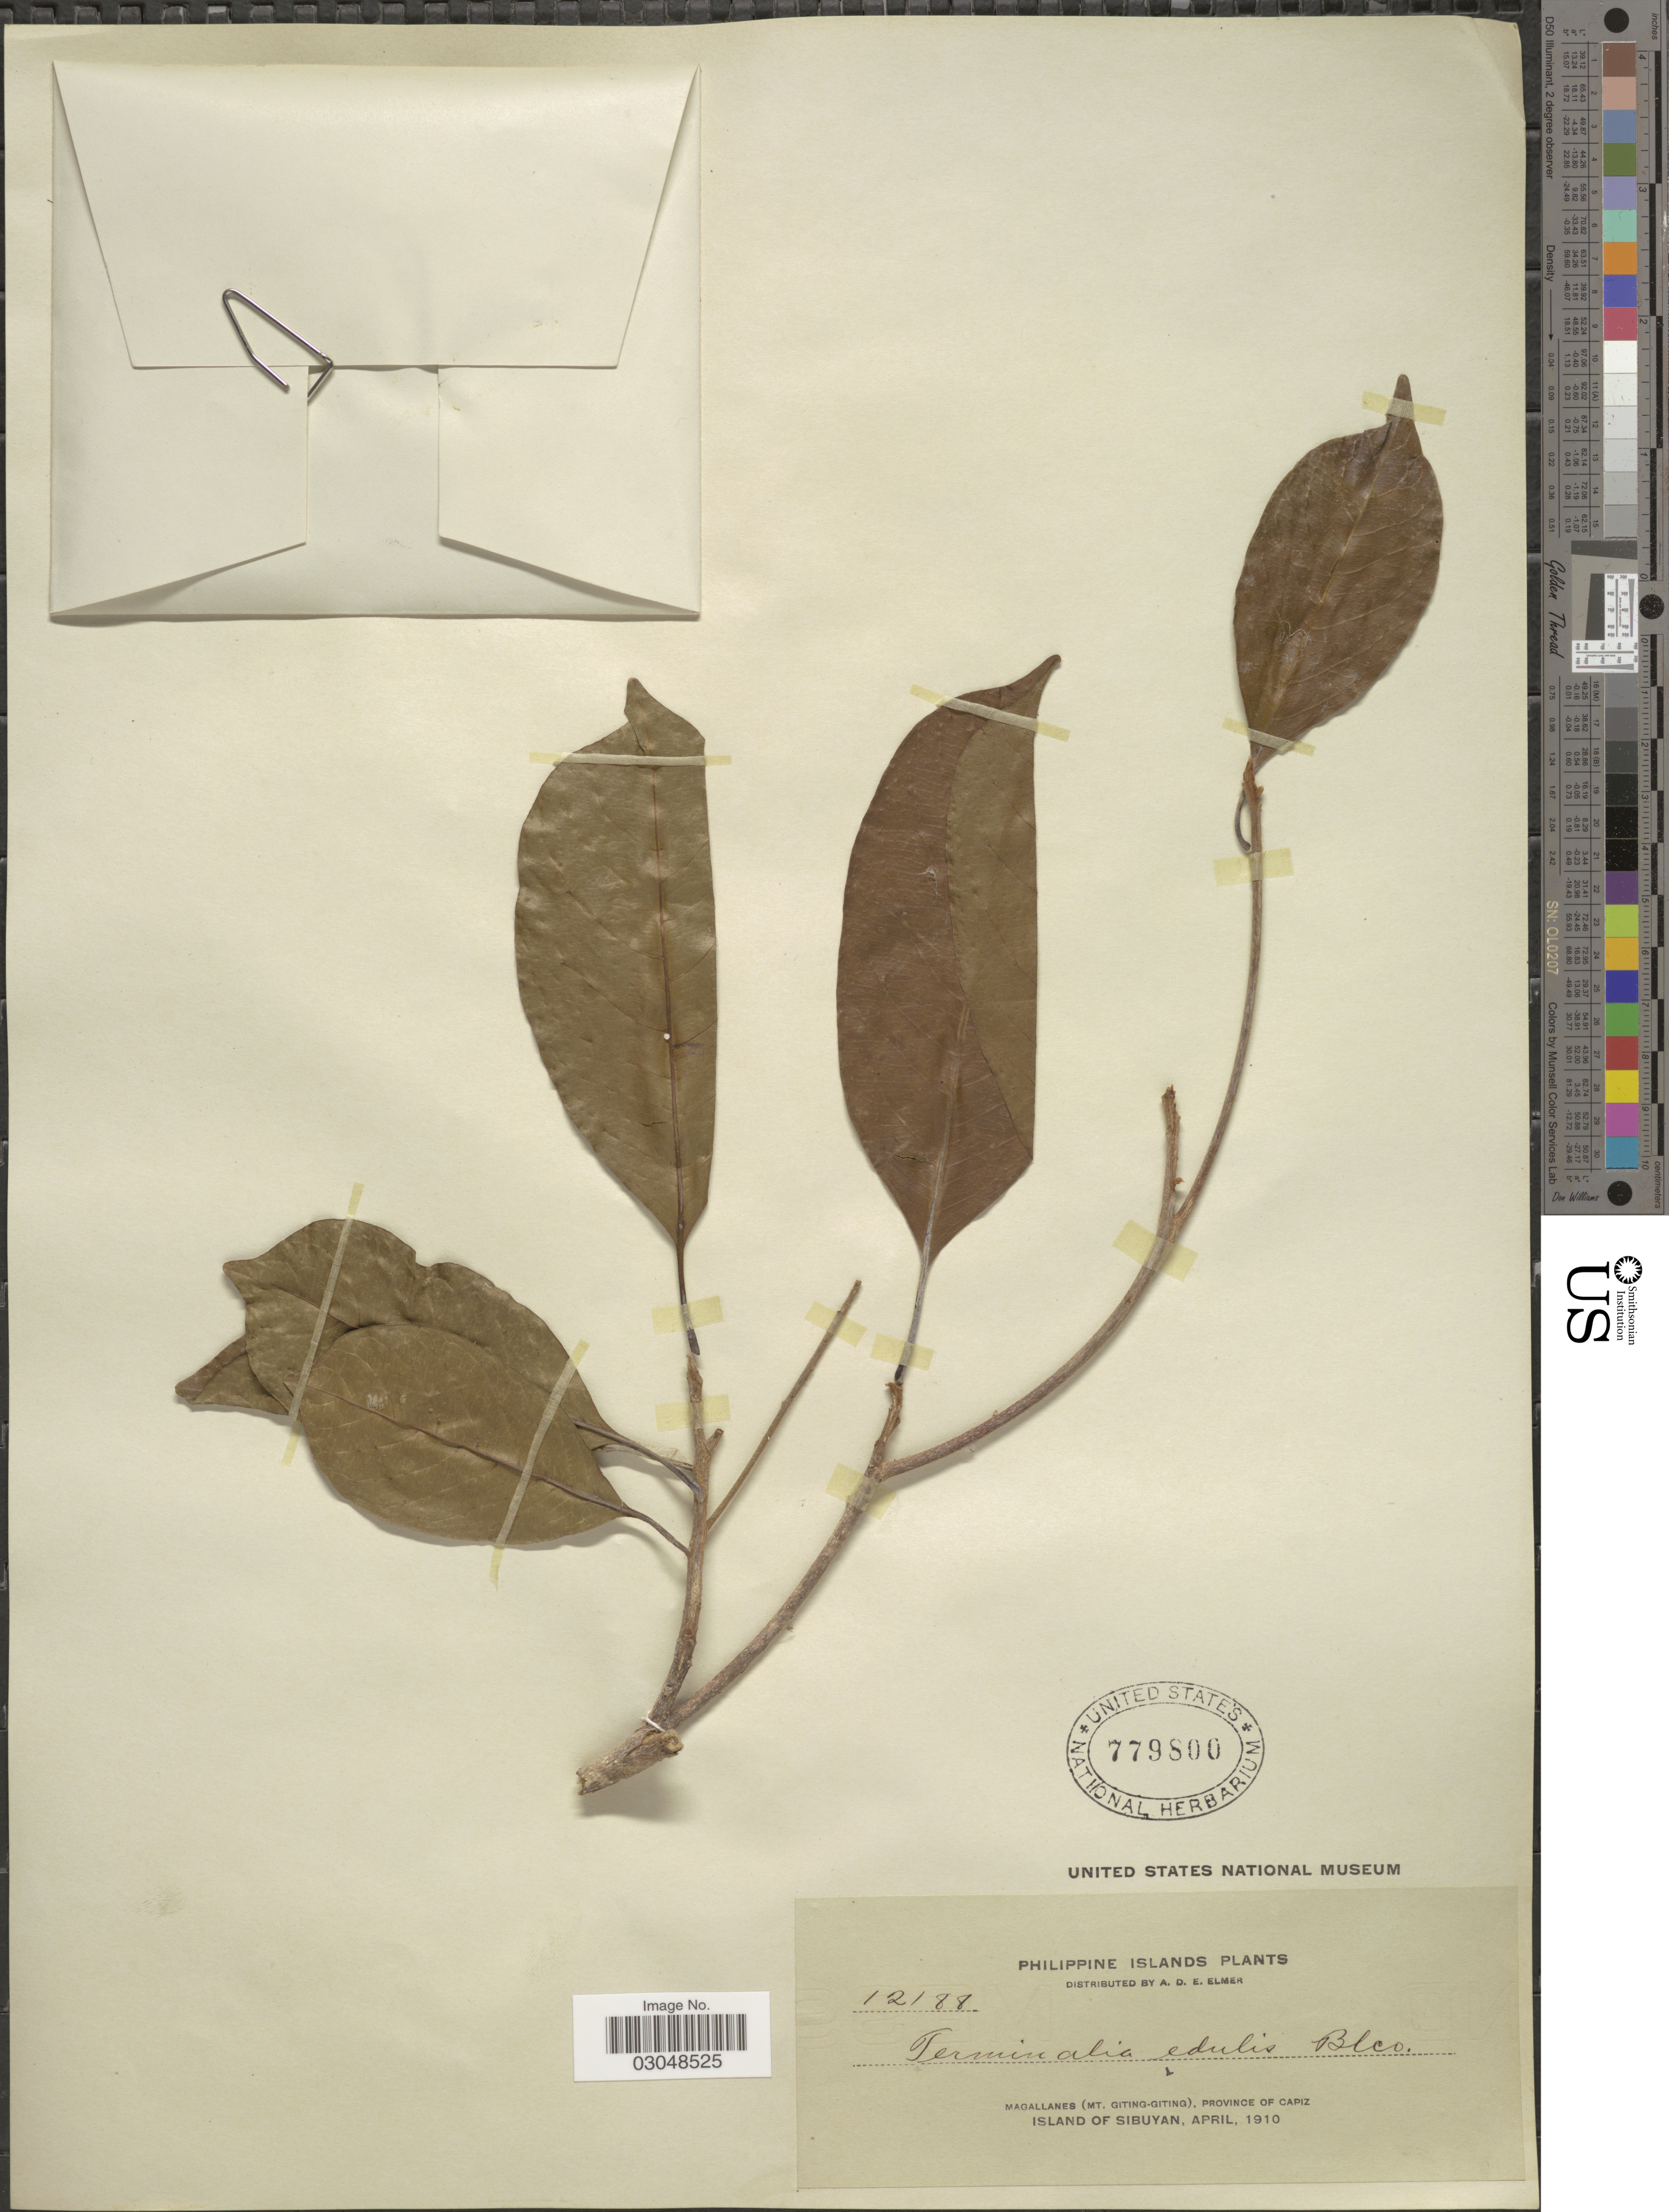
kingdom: Plantae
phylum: Tracheophyta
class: Magnoliopsida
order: Myrtales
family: Combretaceae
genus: Terminalia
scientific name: Terminalia microcarpa subsp. microcarpa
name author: Decne.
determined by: (US) Smithsonian Institution - National Museum of Natural History - Department of Botany (UNITED STATES)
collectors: A. D. E. Elmer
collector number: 12188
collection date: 1910-04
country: Philippines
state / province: Western Visayas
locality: Philippine Islands, Magallanes (Mt. Giting-Giting), Province of Capiz, Island of Sibuyan.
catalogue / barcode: US 779800